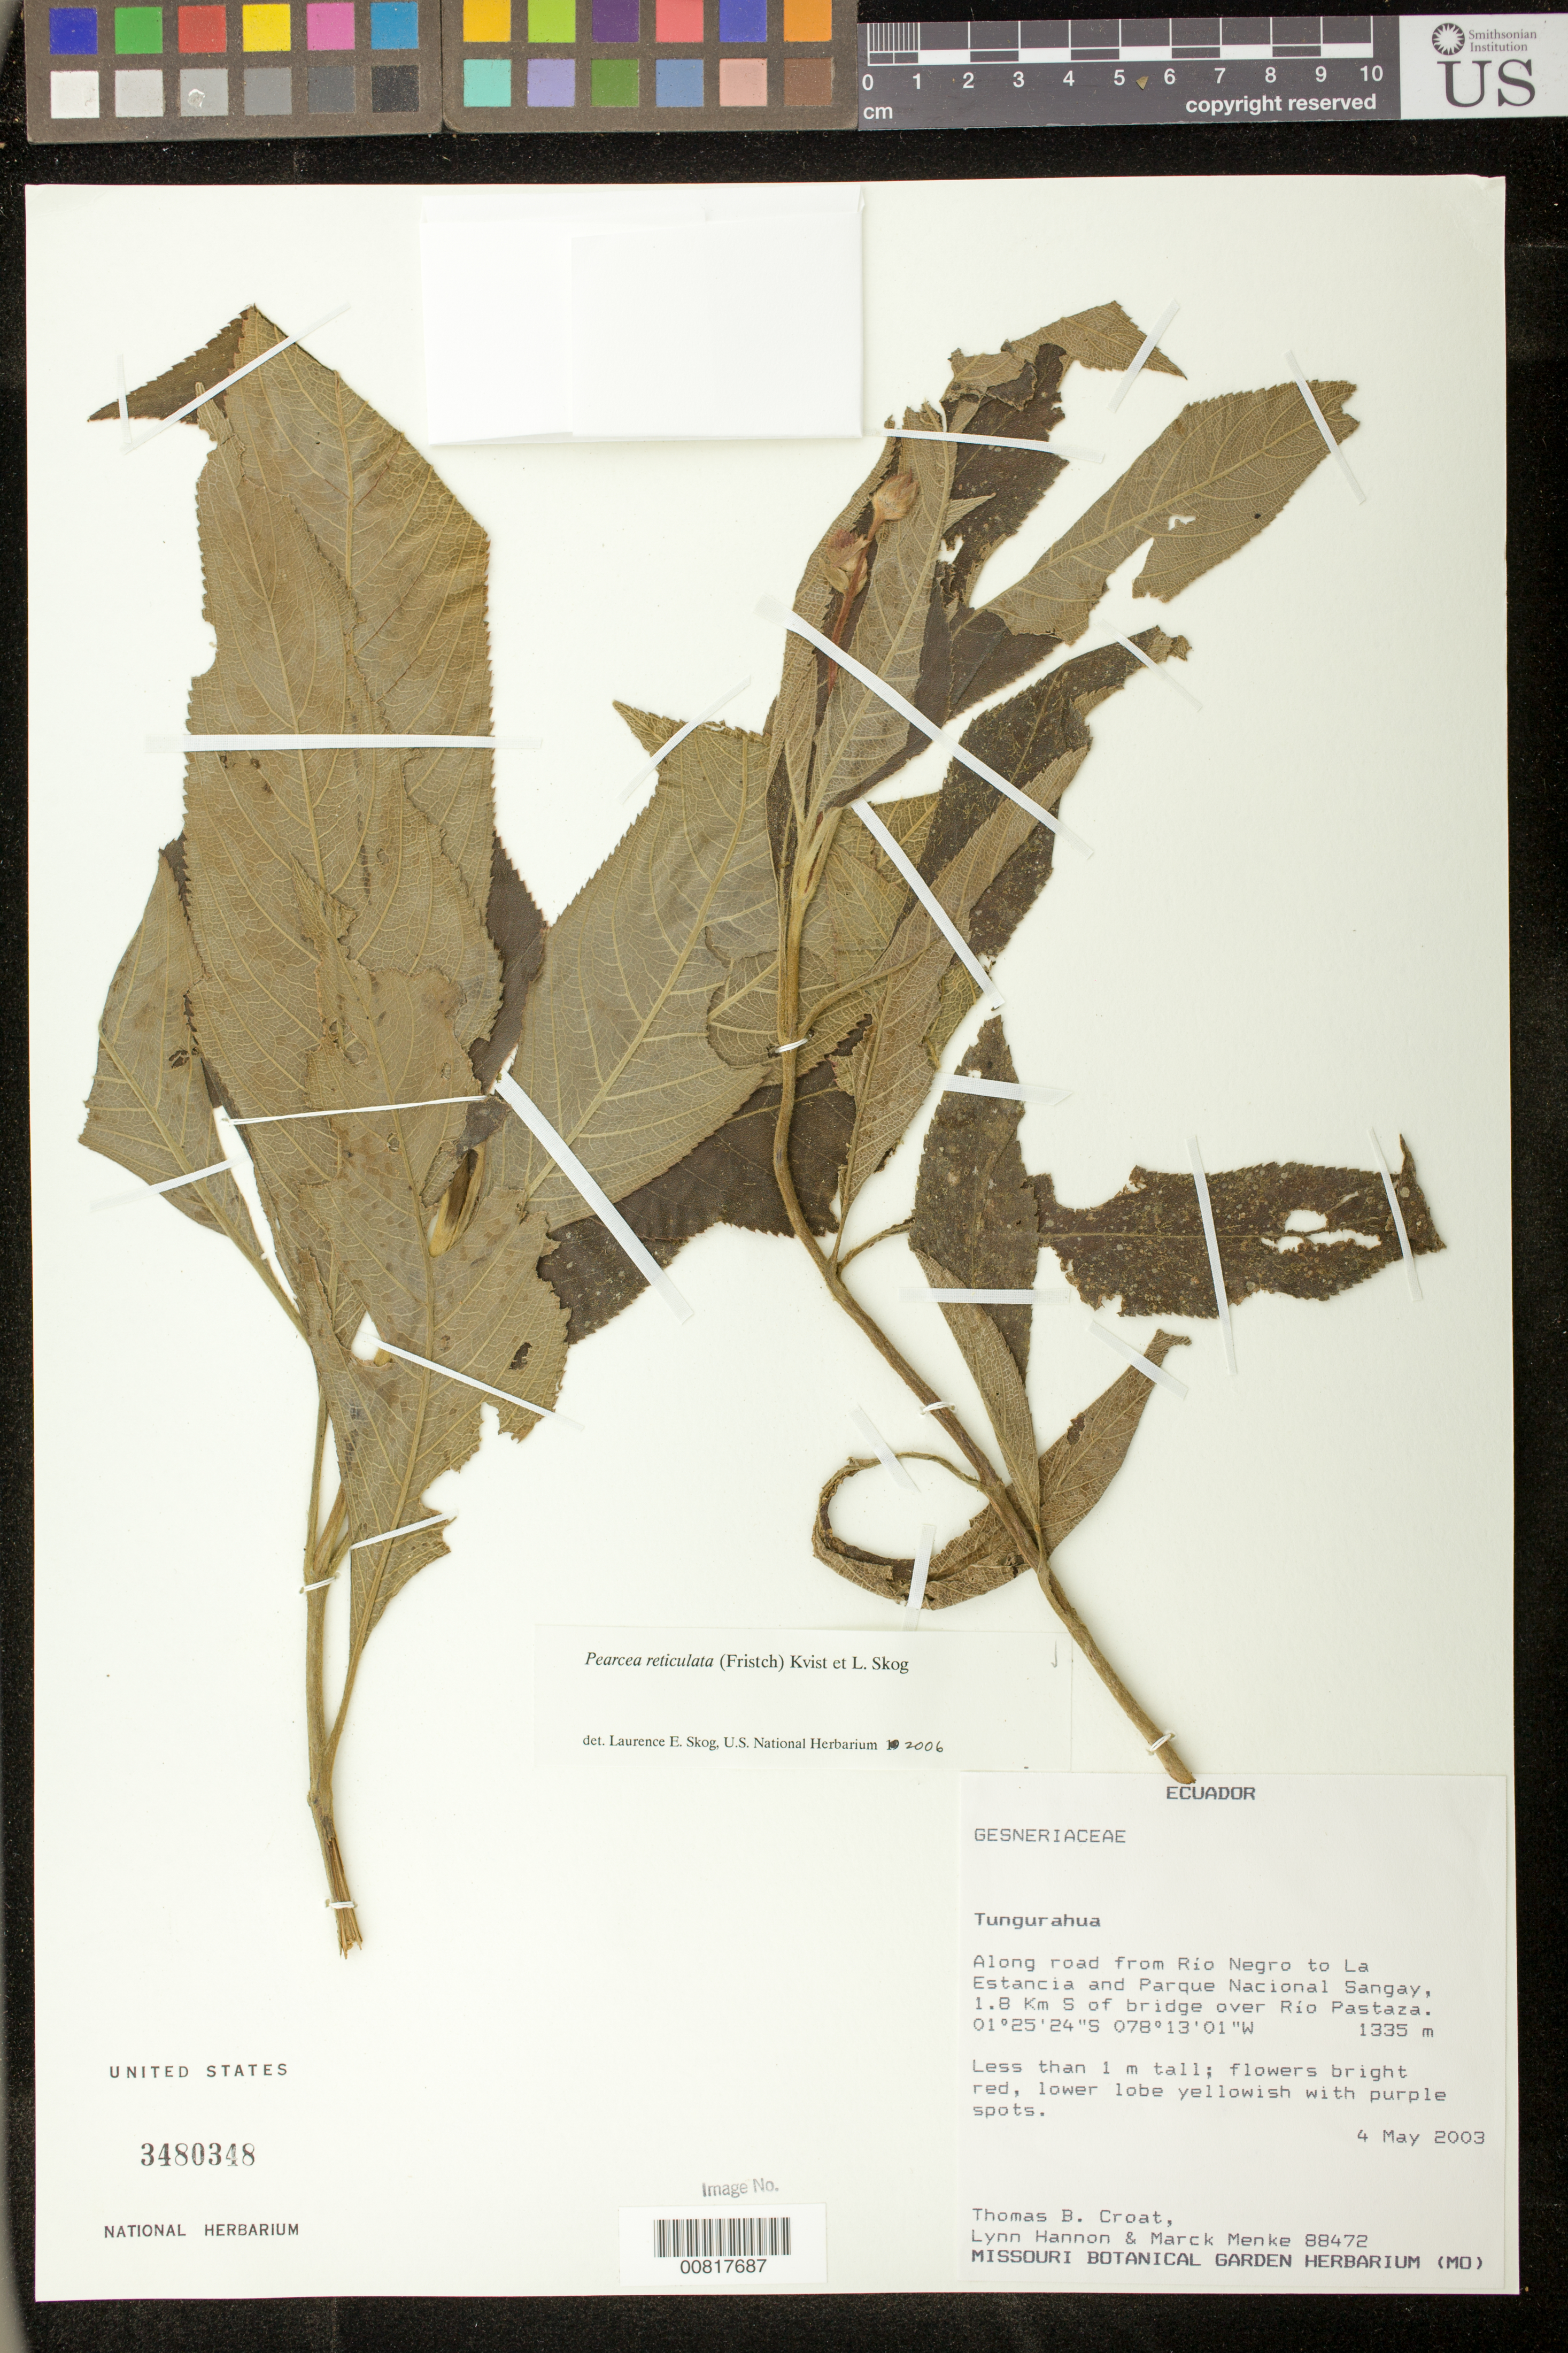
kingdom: Plantae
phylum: Tracheophyta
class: Magnoliopsida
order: Lamiales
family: Gesneriaceae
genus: Pearcea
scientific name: Pearcea reticulata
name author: (Fritsch) L.P. Kvist & L.E. Skog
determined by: Skog, Laurence E.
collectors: T. B. Croat, L. Hannon & M. Menke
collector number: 88472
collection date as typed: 04 May 2003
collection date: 2003-05-04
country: Ecuador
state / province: Tungurahua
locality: Along road from Rio Negro to La Estancia and Parque Nacional Sangay, 1.8 km S of bridge over Rio Pastaza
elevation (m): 1335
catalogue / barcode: US 340348